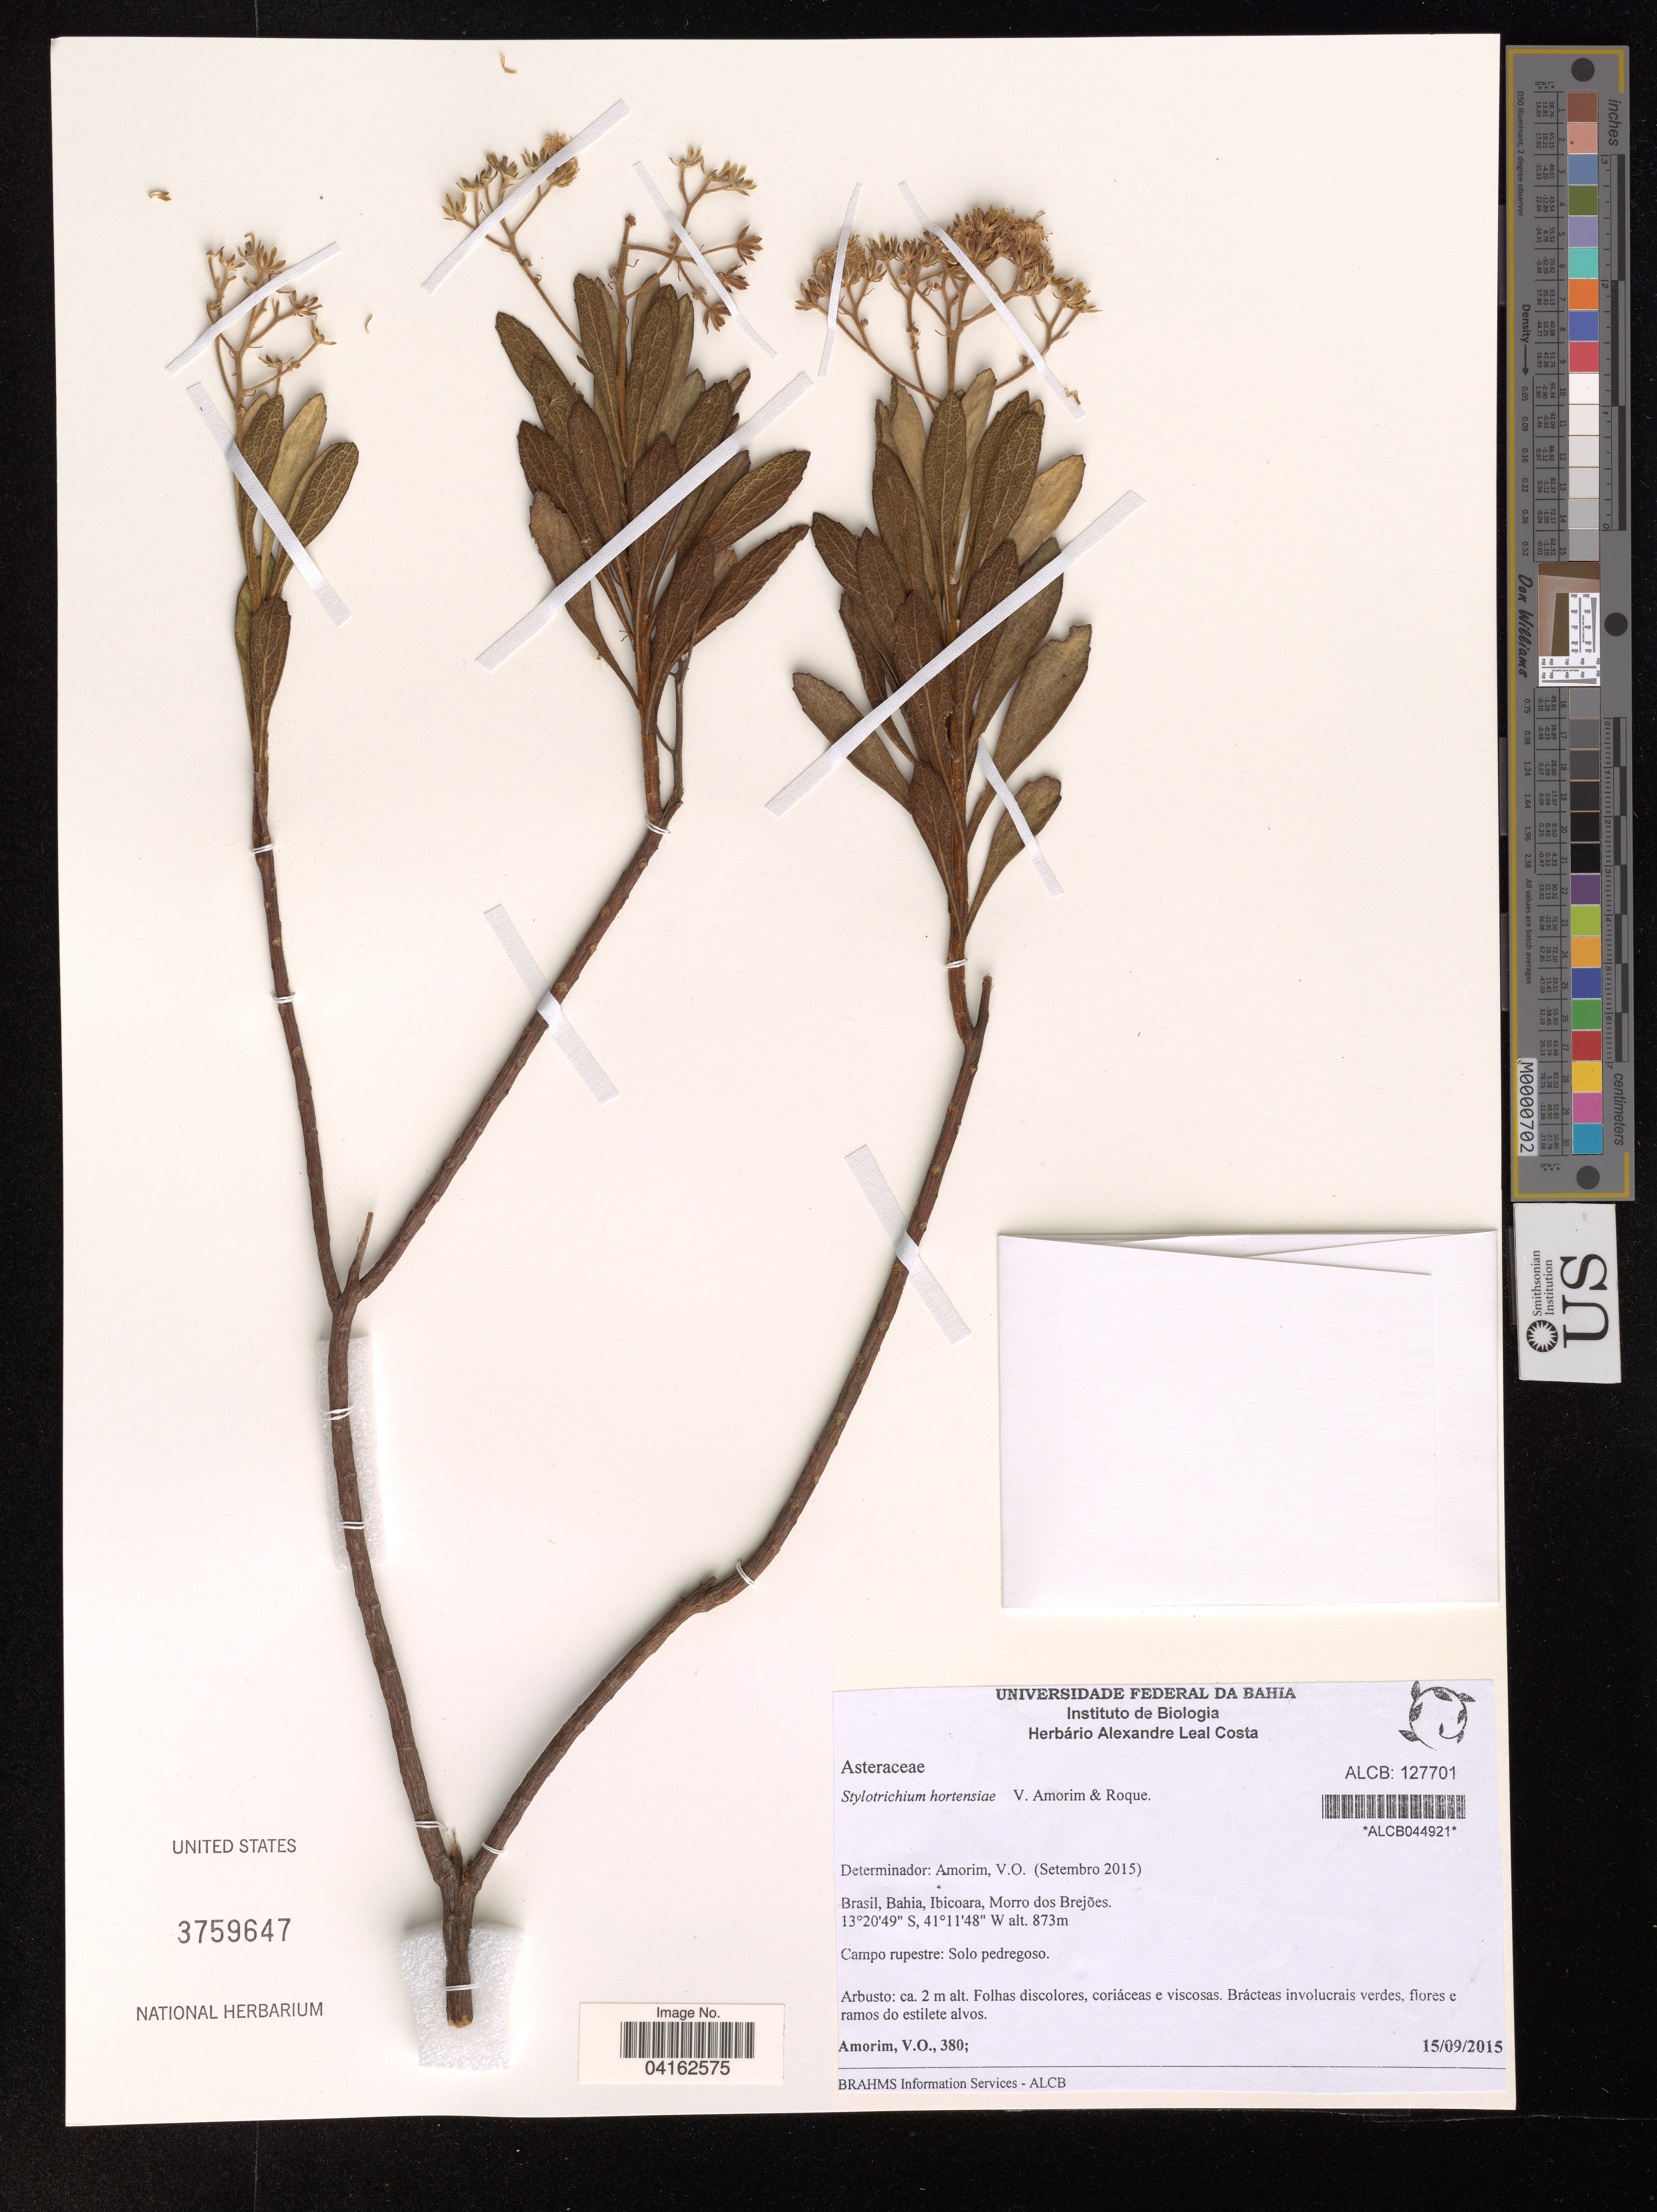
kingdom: Plantae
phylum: Tracheophyta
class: Magnoliopsida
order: Asterales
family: Asteraceae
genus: Stylotrichium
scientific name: Stylotrichium hortensiae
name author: Amorim & Roque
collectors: V. Amorim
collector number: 380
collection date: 2015-09-15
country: Brazil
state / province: Bahia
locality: Ibicoara, Morro dos Brejões.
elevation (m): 873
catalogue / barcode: US 3759647